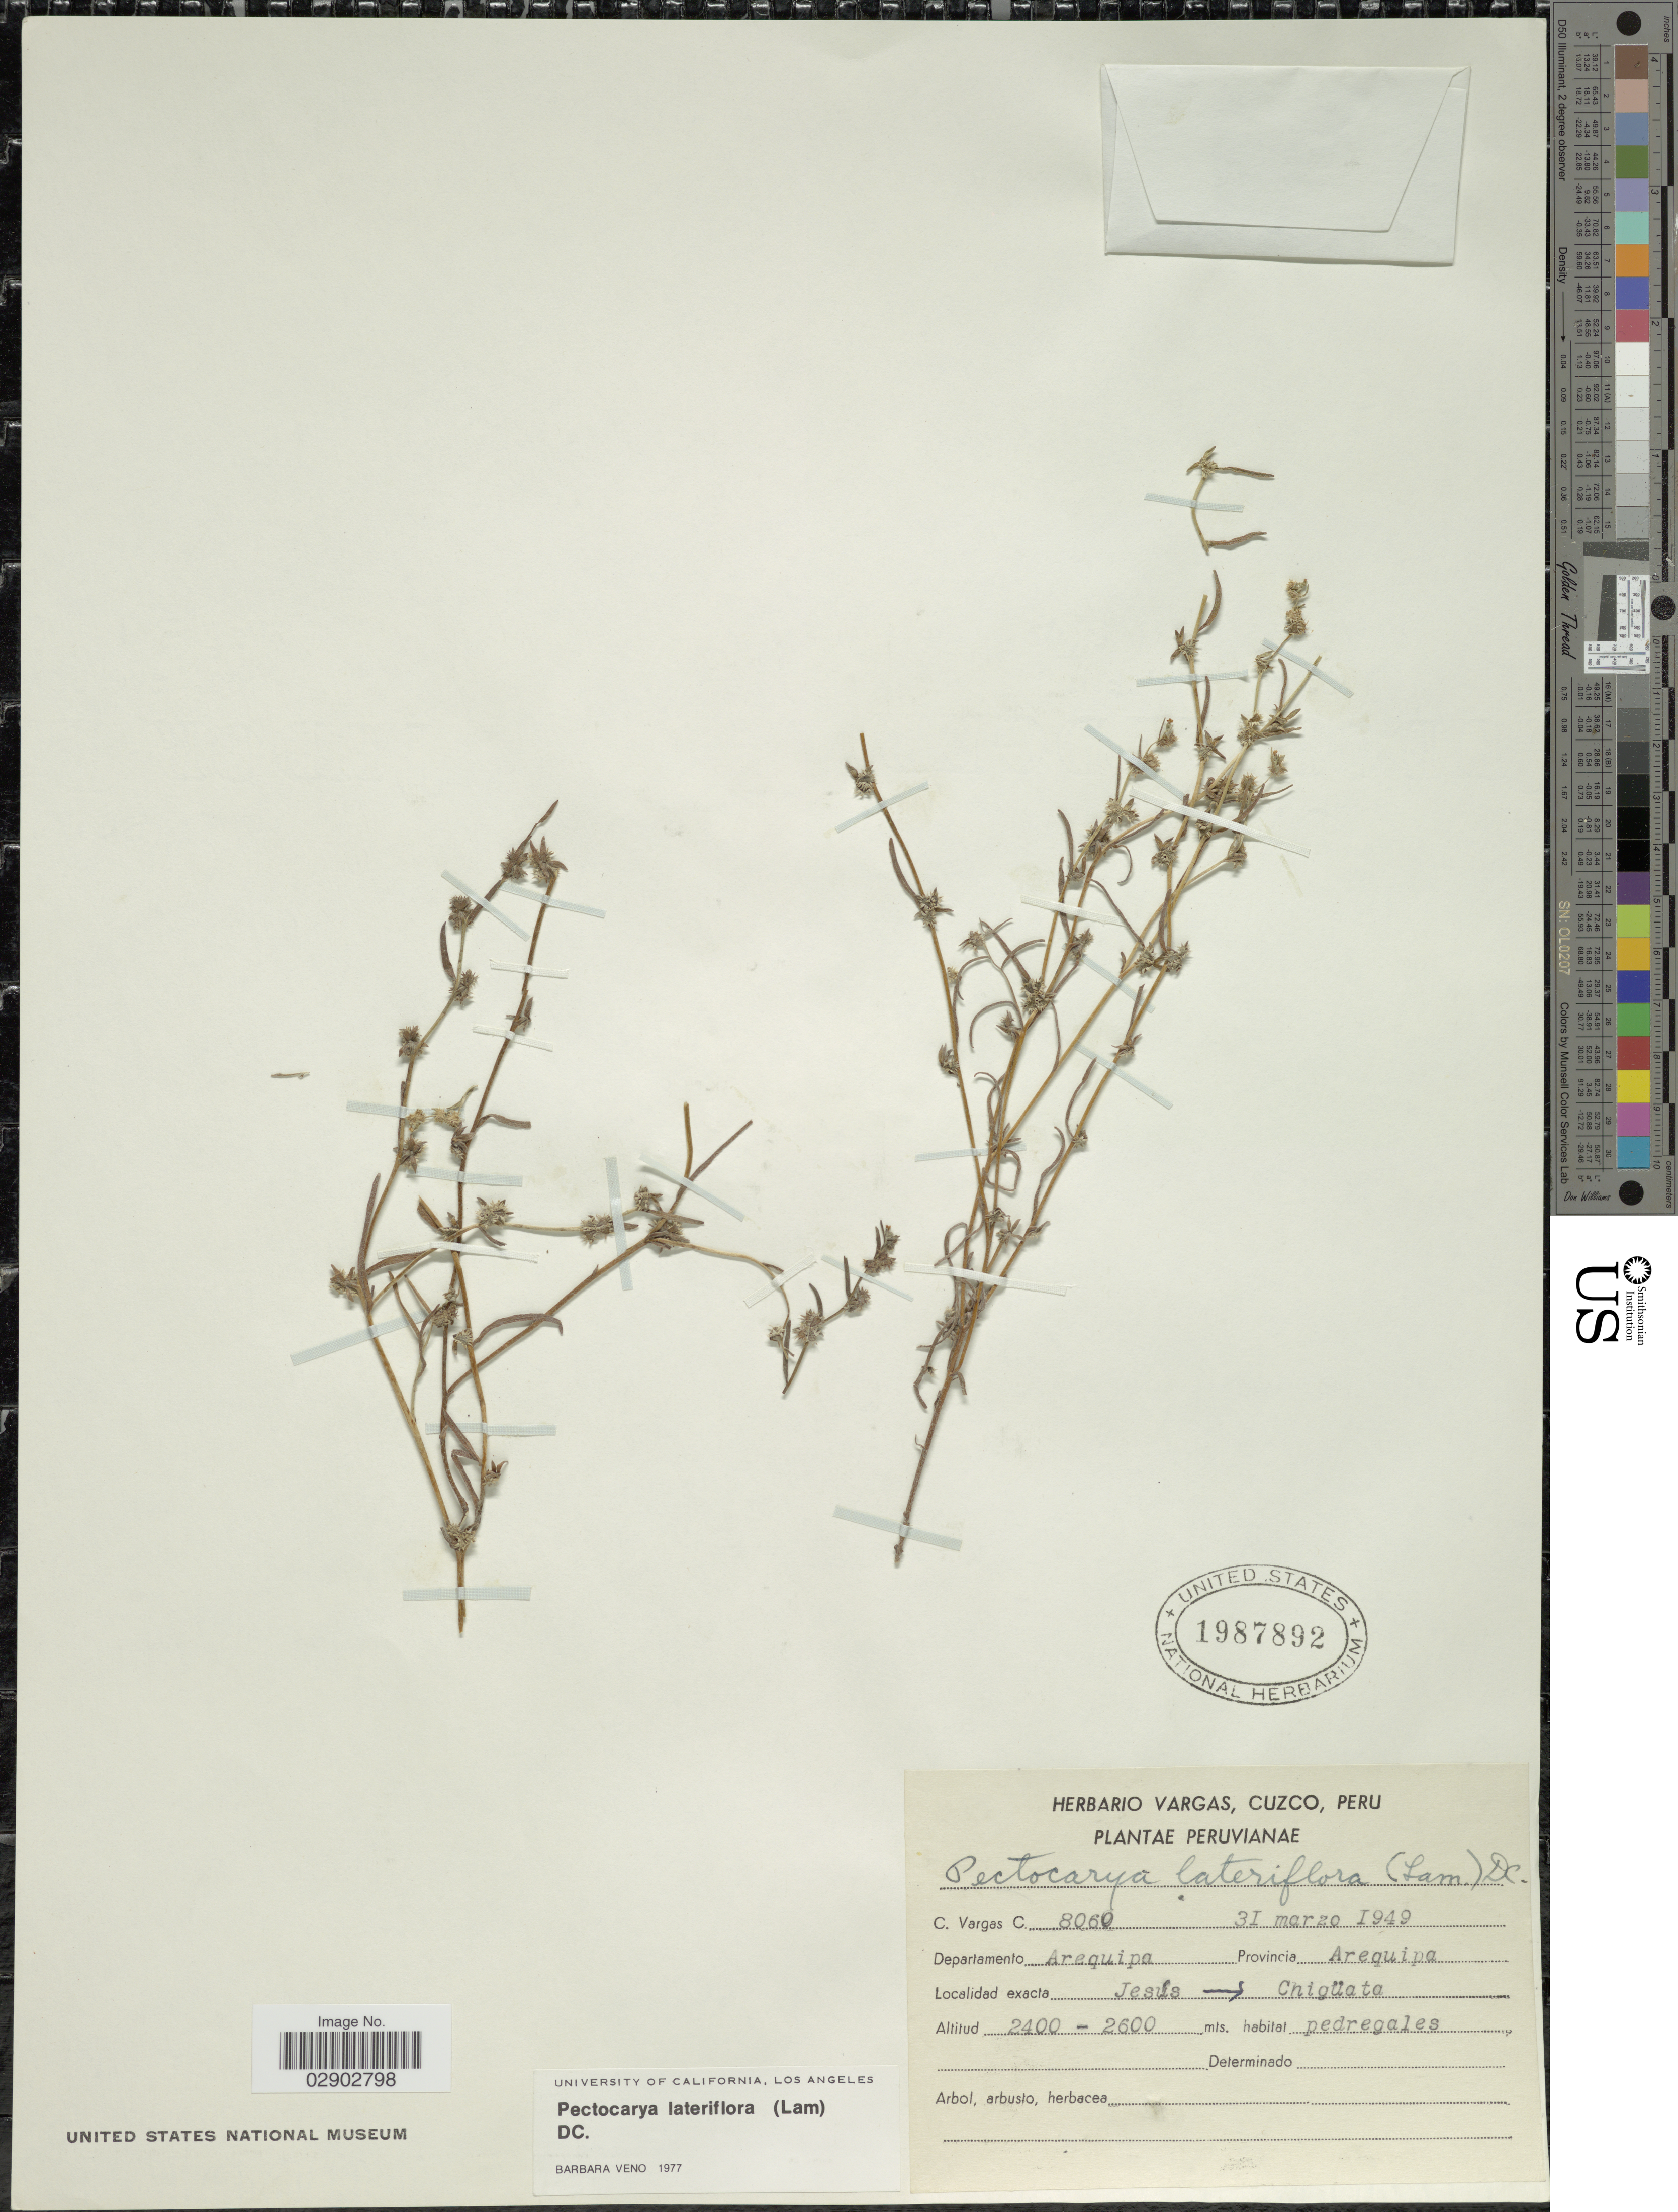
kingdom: Plantae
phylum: Tracheophyta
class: Magnoliopsida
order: Boraginales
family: Boraginaceae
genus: Pectocarya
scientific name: Pectocarya linearis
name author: (Ruiz & Pav.) DC.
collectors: C. Vargas Calderón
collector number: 8060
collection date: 1949-03-31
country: Peru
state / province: Arequipa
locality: Departamento Arequipa. Jesús -> Chigüata.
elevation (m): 2400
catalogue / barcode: US 1987892